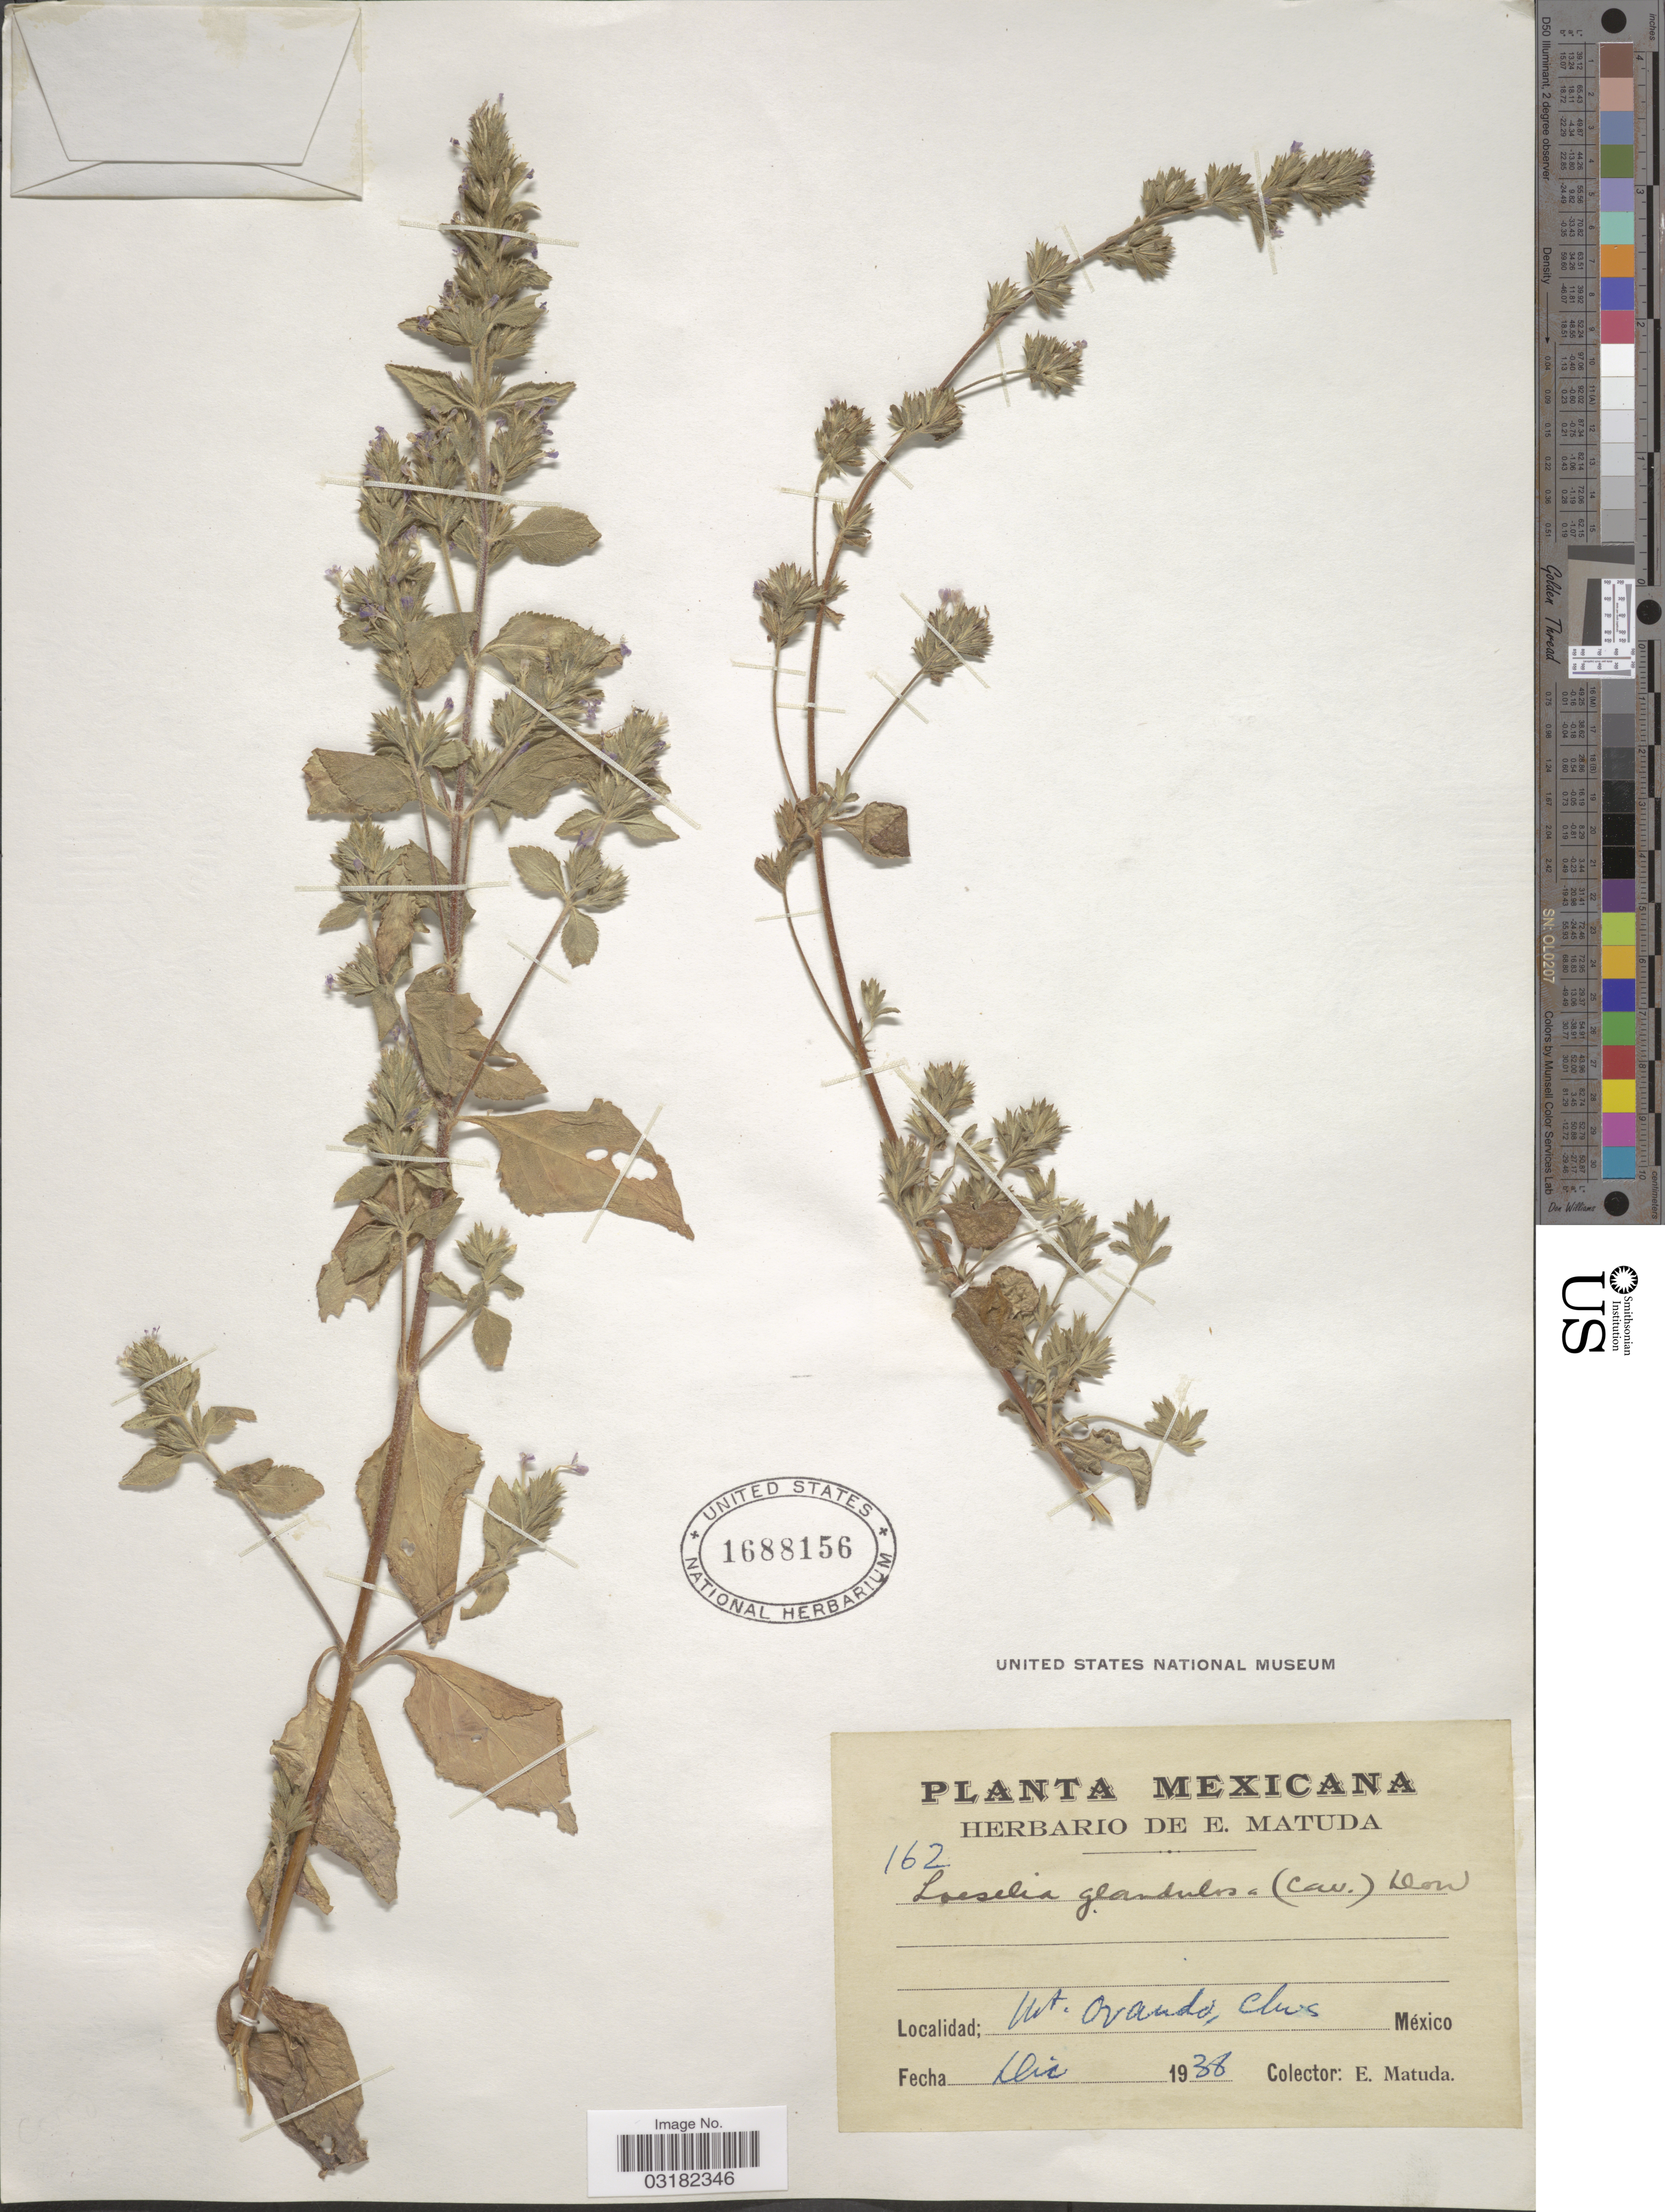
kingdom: Plantae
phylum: Tracheophyta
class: Magnoliopsida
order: Ericales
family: Polemoniaceae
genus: Loeselia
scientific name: Loeselia glandulosa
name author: (Cav.) G. Don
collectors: E. Matuda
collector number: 162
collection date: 1938-12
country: Mexico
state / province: Chiapas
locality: Mt. Ovando.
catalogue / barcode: US 1688156